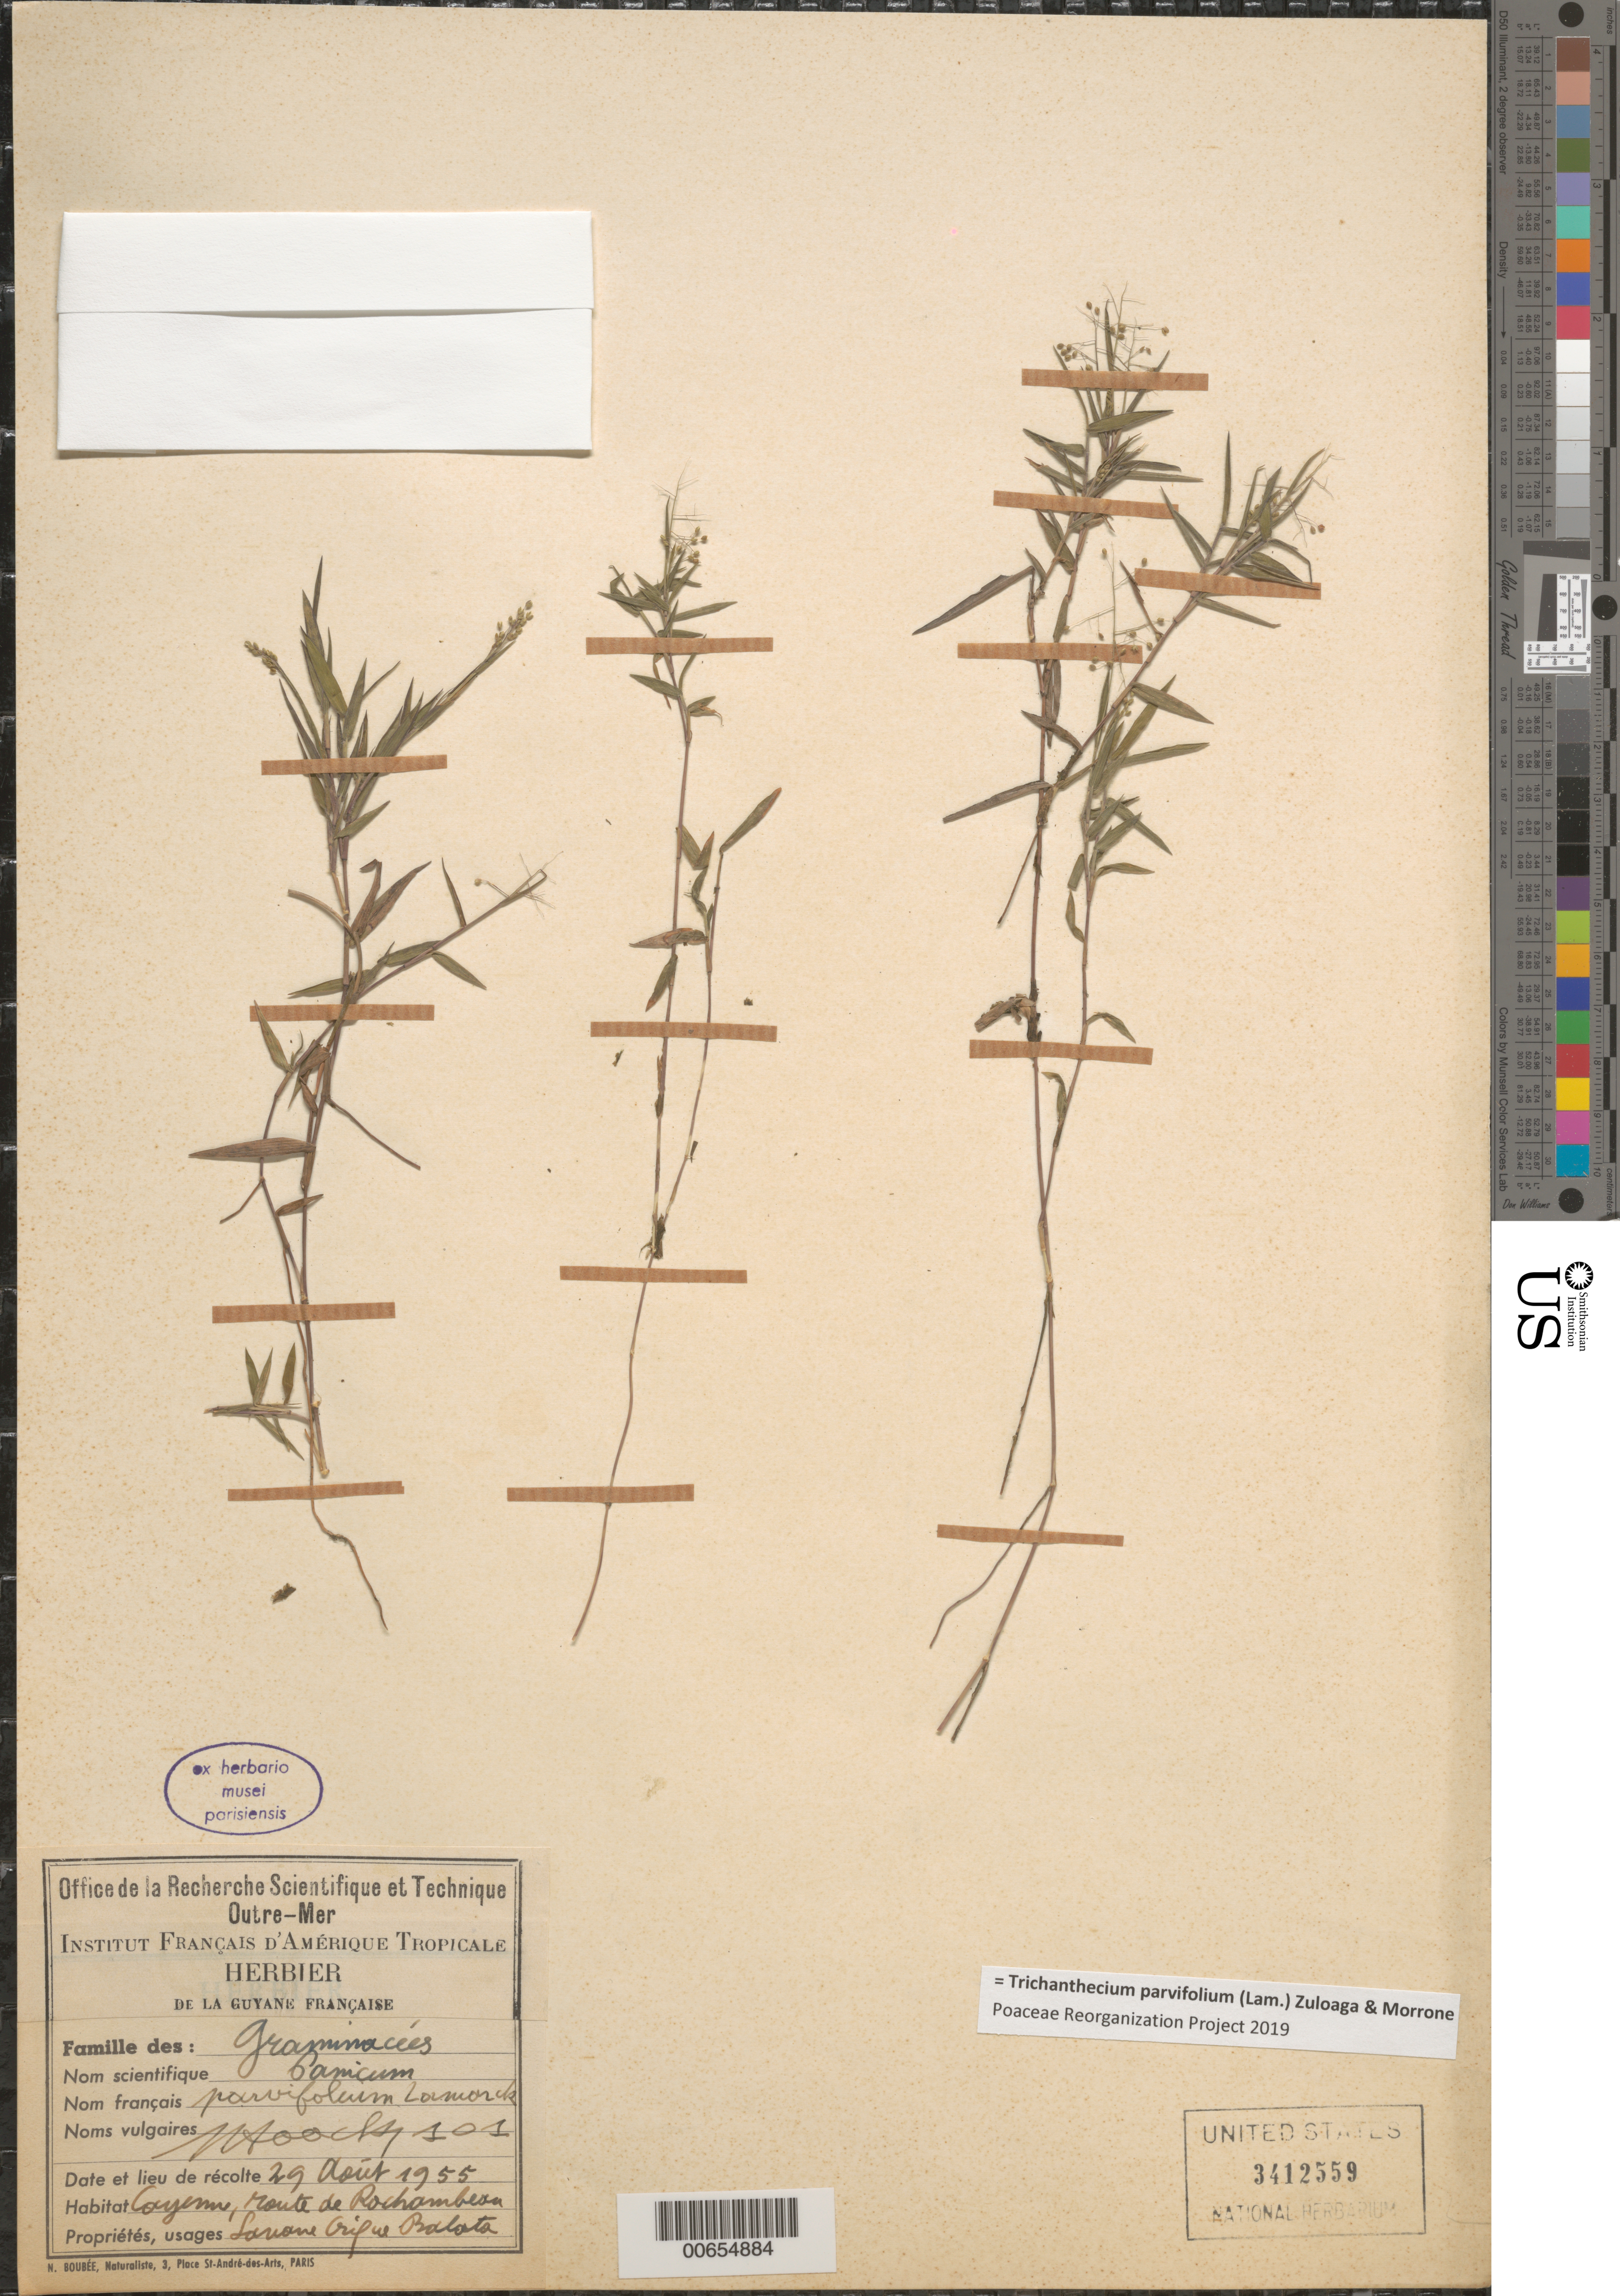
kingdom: Plantae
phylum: Tracheophyta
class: Liliopsida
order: Poales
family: Poaceae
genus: Trichanthecium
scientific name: Trichanthecium parvifolium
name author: (Lam.) Zuloaga & Morrone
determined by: Poaceae Reorganization Project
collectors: J. Hoock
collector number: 101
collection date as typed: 29-Aug-55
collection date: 1955-08-29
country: French Guiana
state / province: Cayenne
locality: Cayenne, Route de Rochambeau, Savane Crique Balata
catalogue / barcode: US 3412559